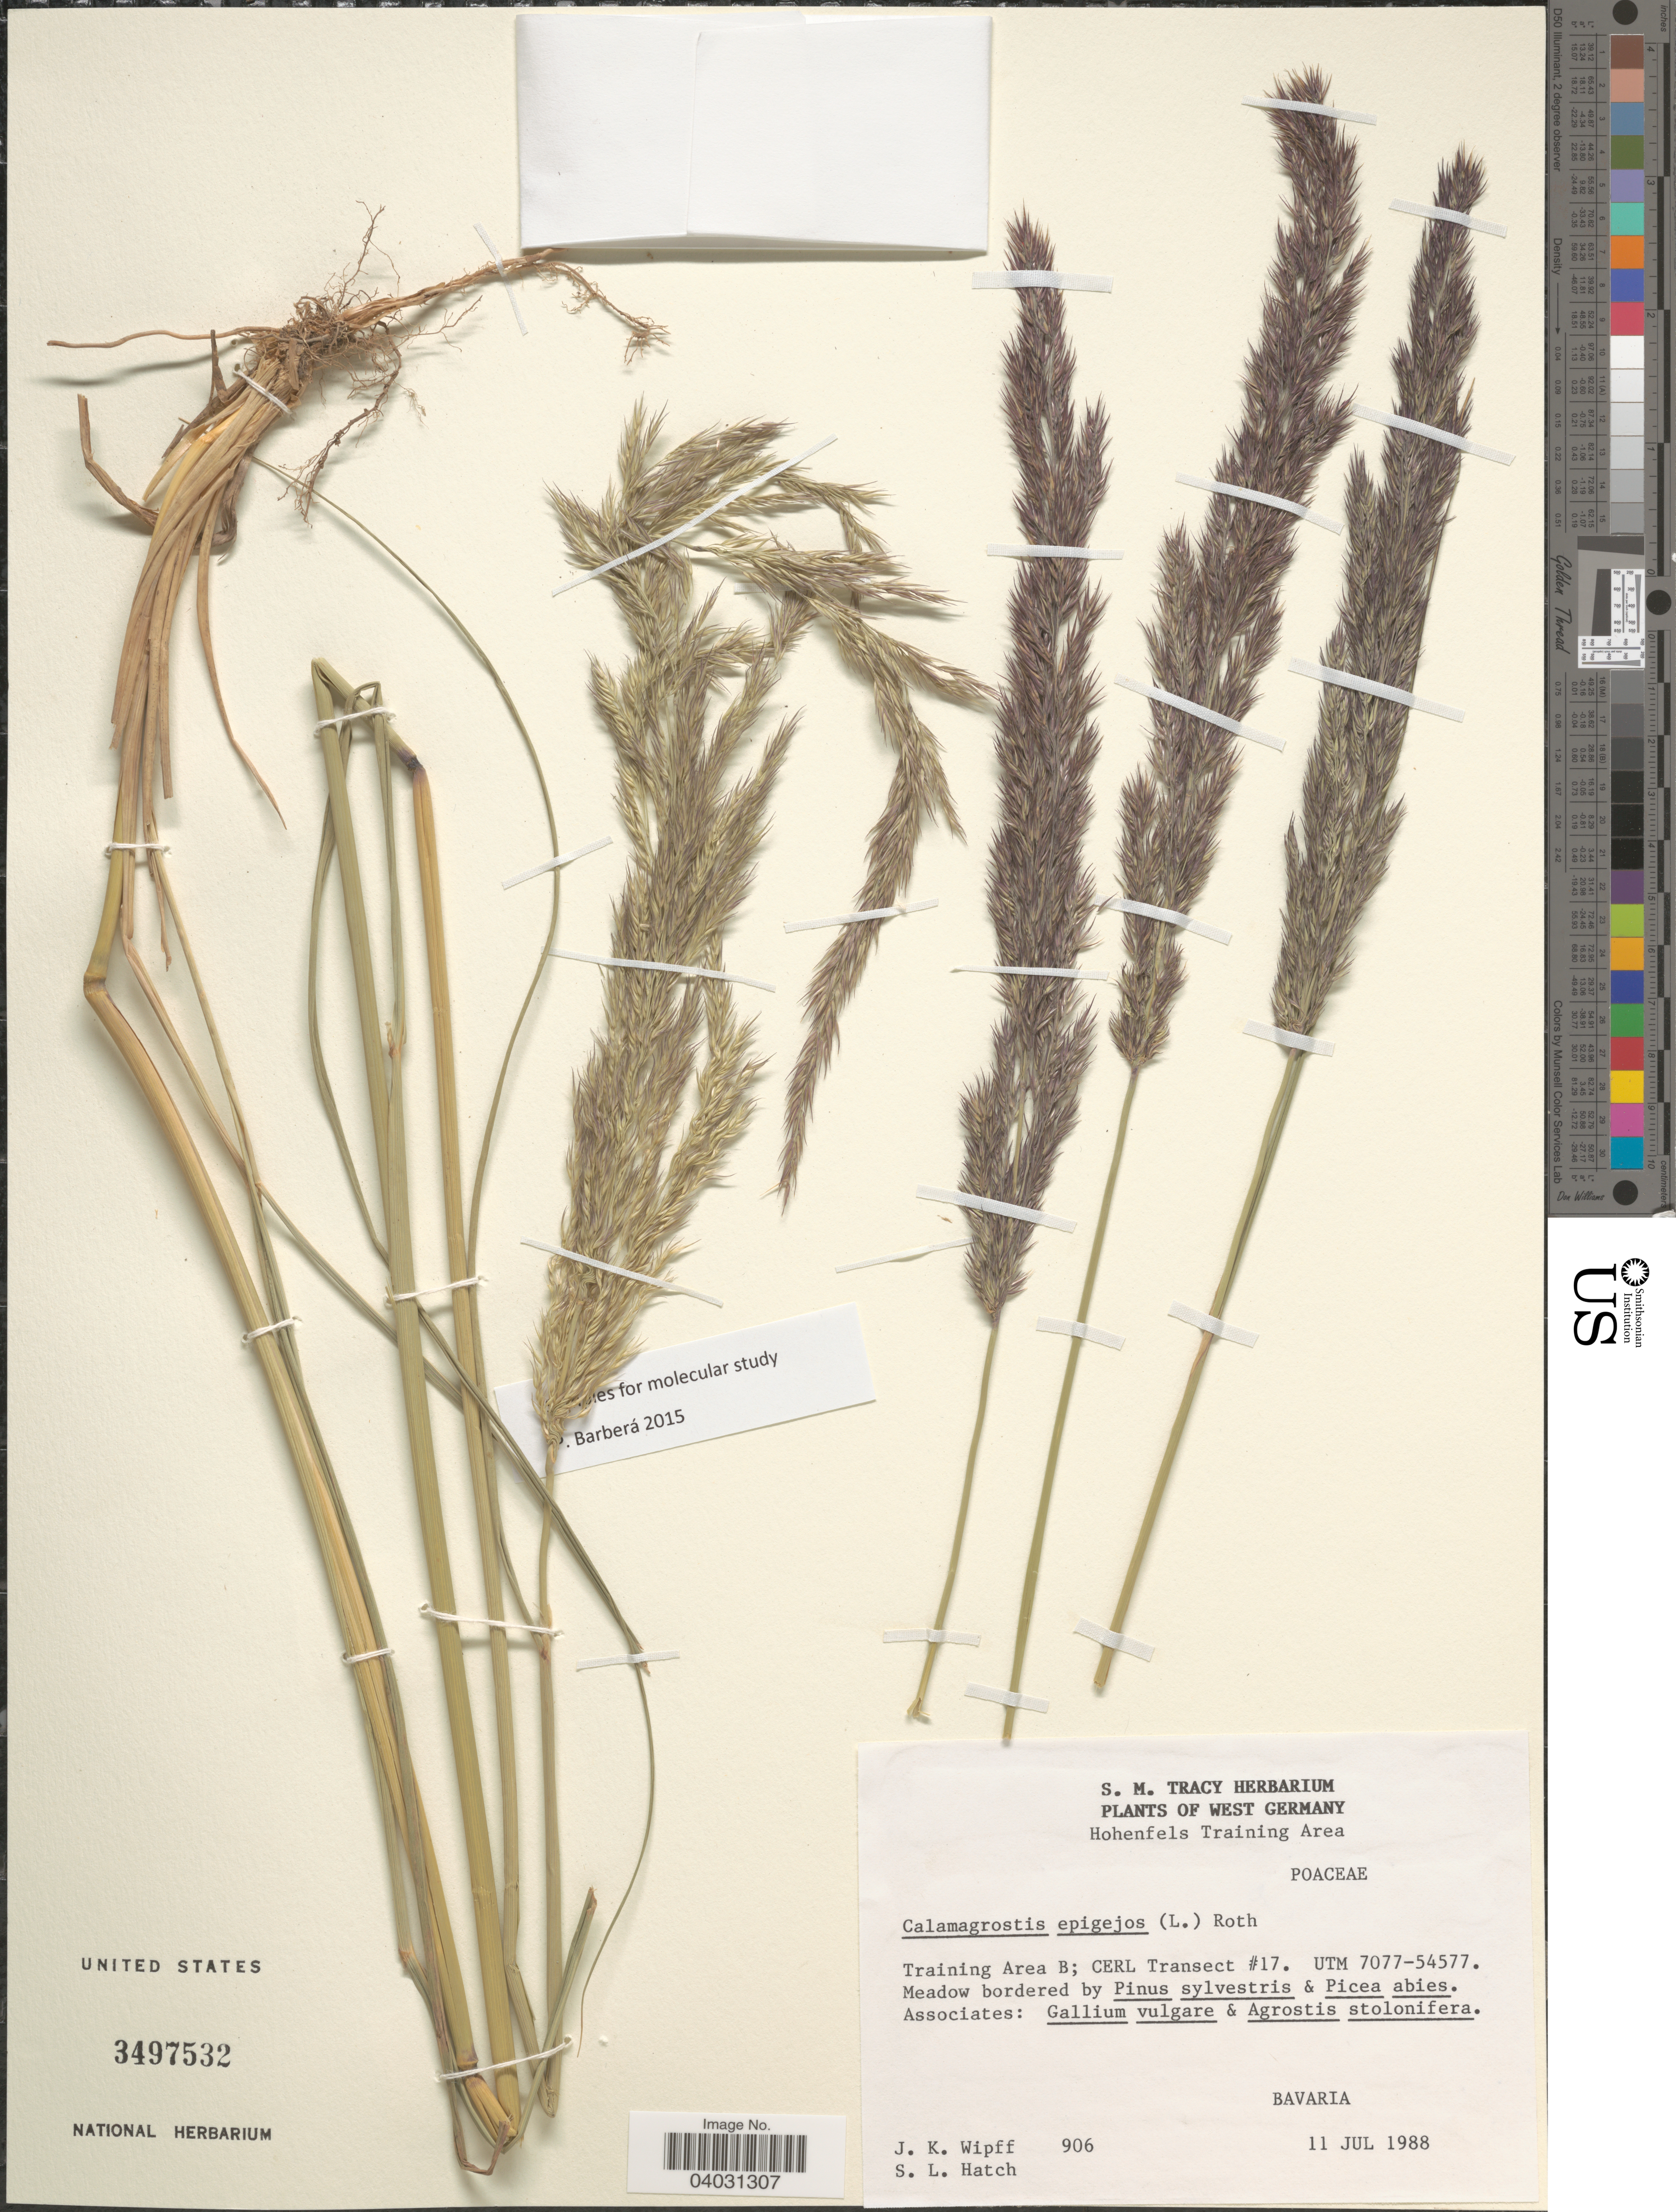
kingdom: Plantae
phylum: Tracheophyta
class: Liliopsida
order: Poales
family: Poaceae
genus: Calamagrostis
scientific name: Calamagrostis epigeios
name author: (L.) Roth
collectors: J. K. Wipff & S. Hatch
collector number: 906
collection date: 1988-07-11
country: Germany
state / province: Bayern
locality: West Germany. Hohenfels Training Area. Training Area B; CERL Transect #17. UTM 7077-54577. Bavaria.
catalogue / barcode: US 3497532